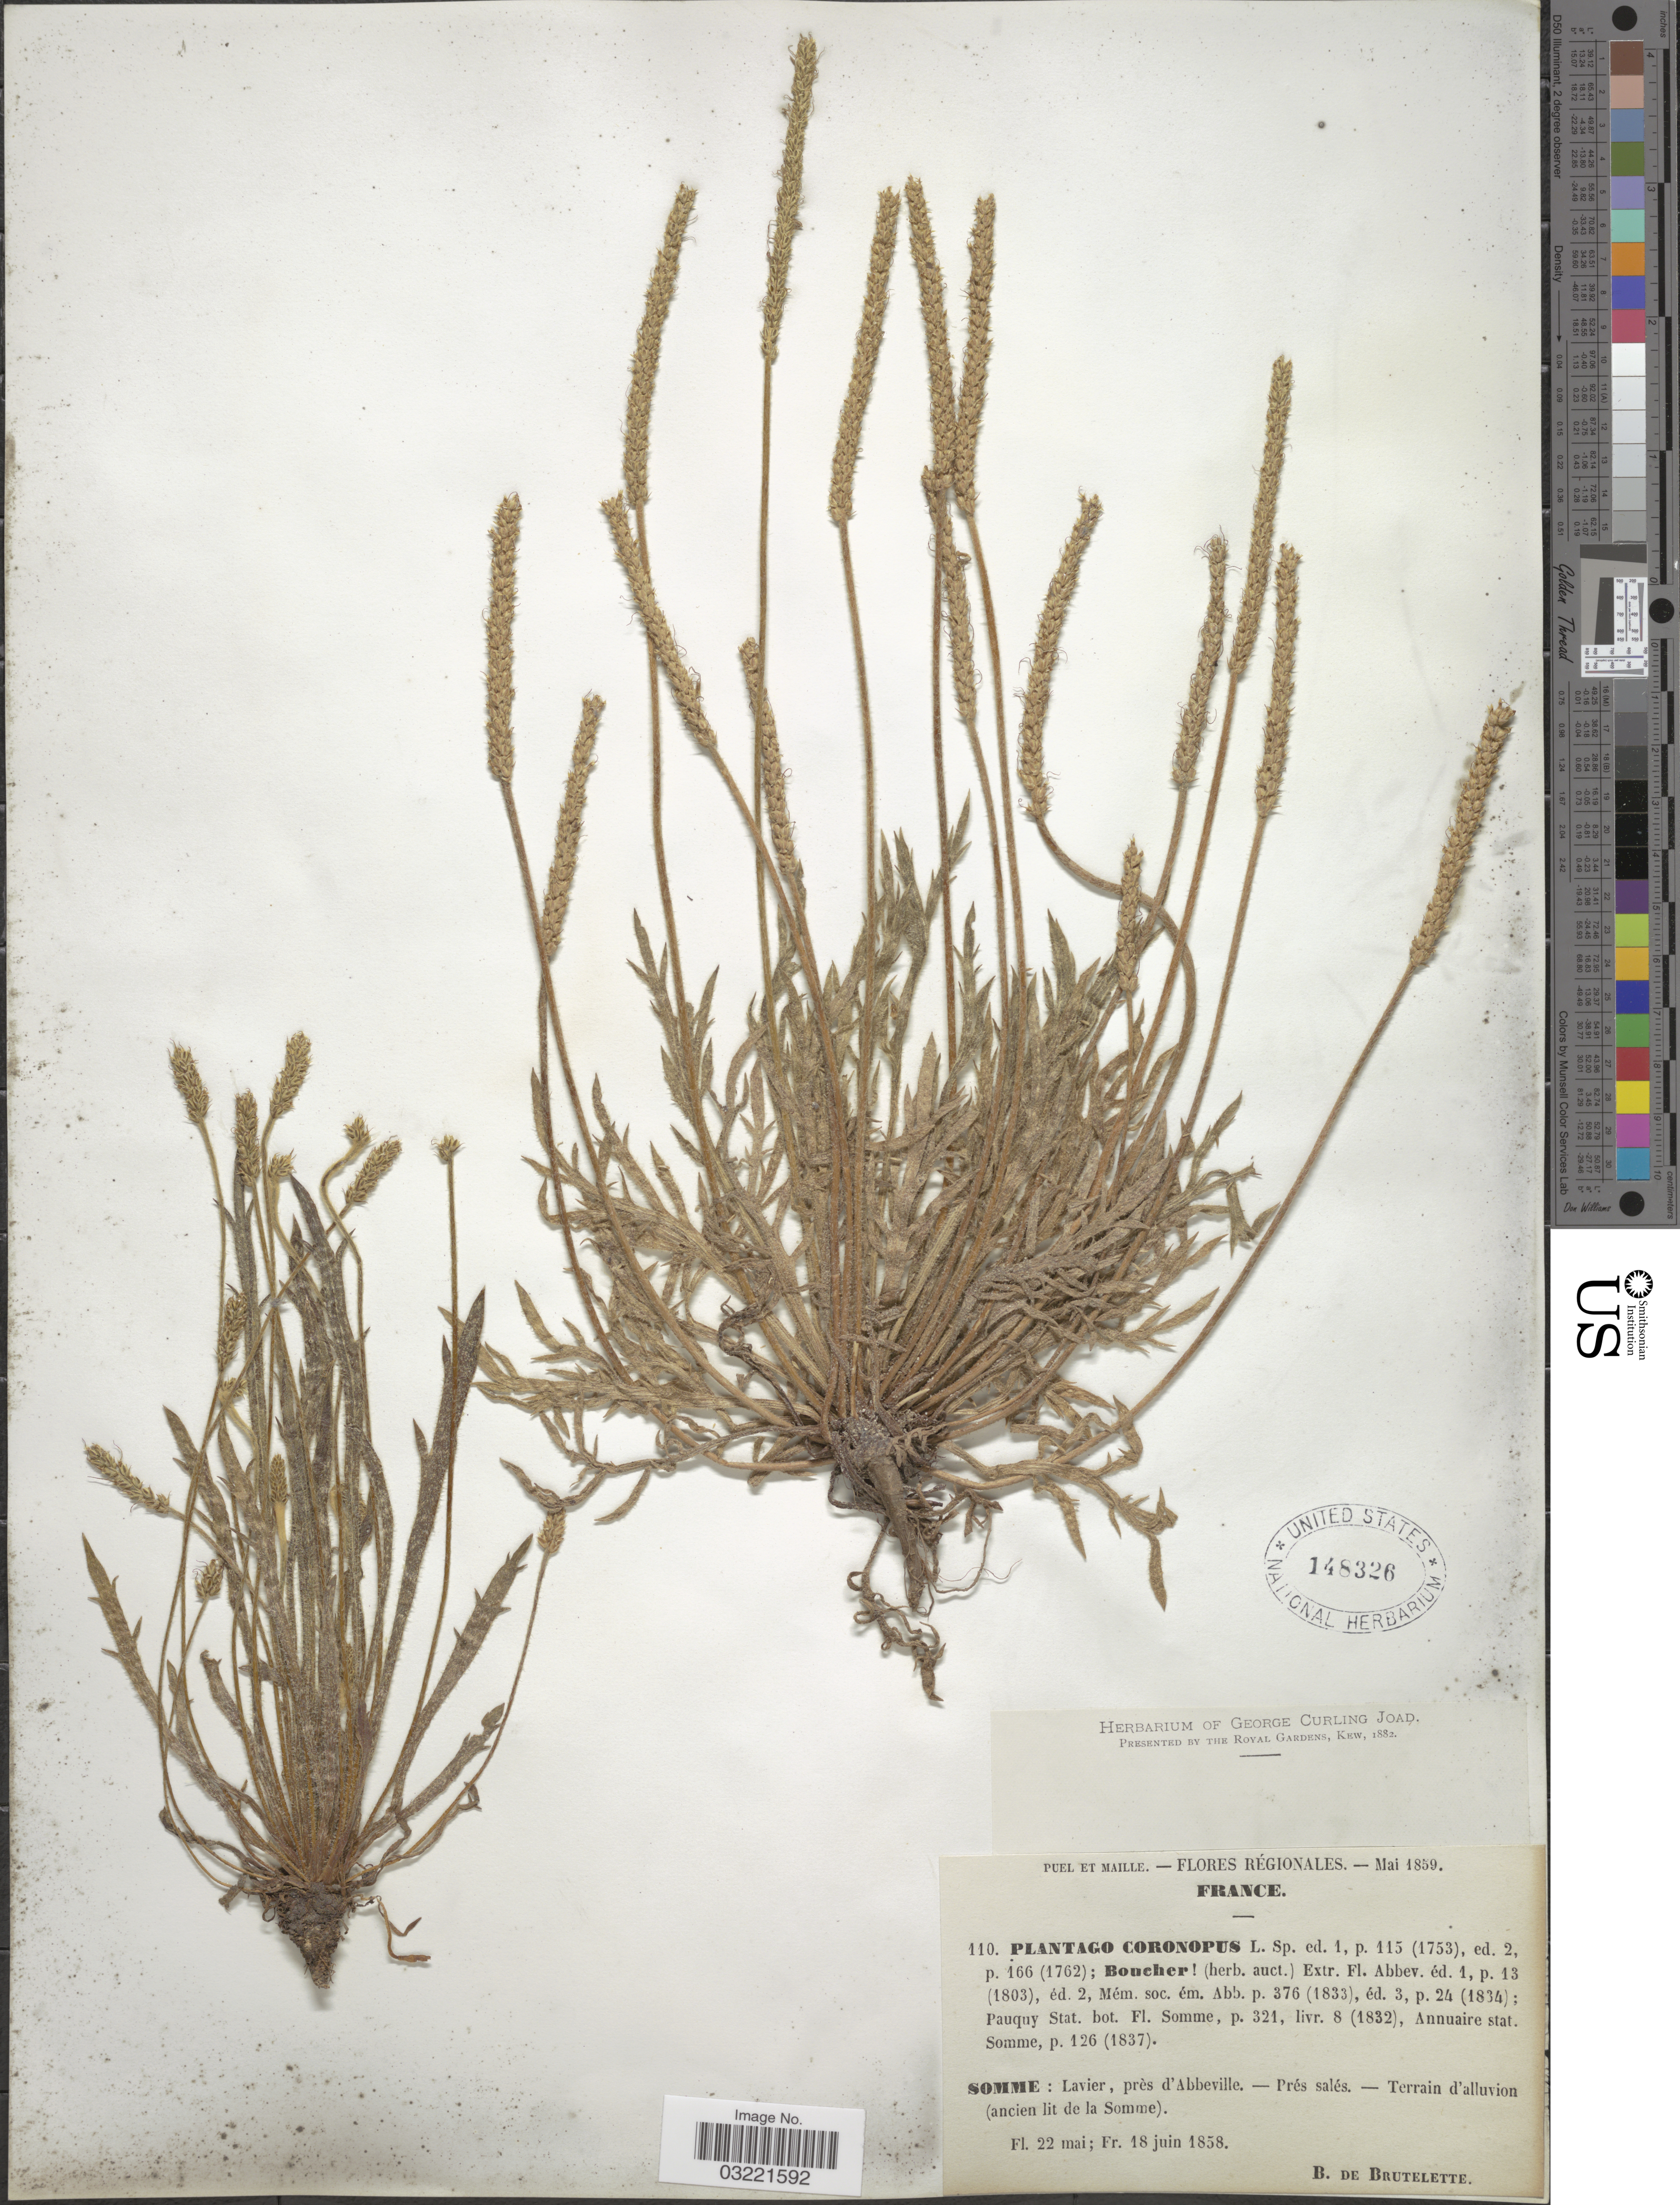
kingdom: Plantae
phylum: Tracheophyta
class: Magnoliopsida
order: Lamiales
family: Plantaginaceae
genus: Plantago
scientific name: Plantago coronopus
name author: L.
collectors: B. Brutelette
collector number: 110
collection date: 1858-05-22/1858-06-18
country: France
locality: Régionales. Somme: Lavier, près d'Abbeville. Terrain d'alluvion (ancien lit de la Somme).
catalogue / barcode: US 148326